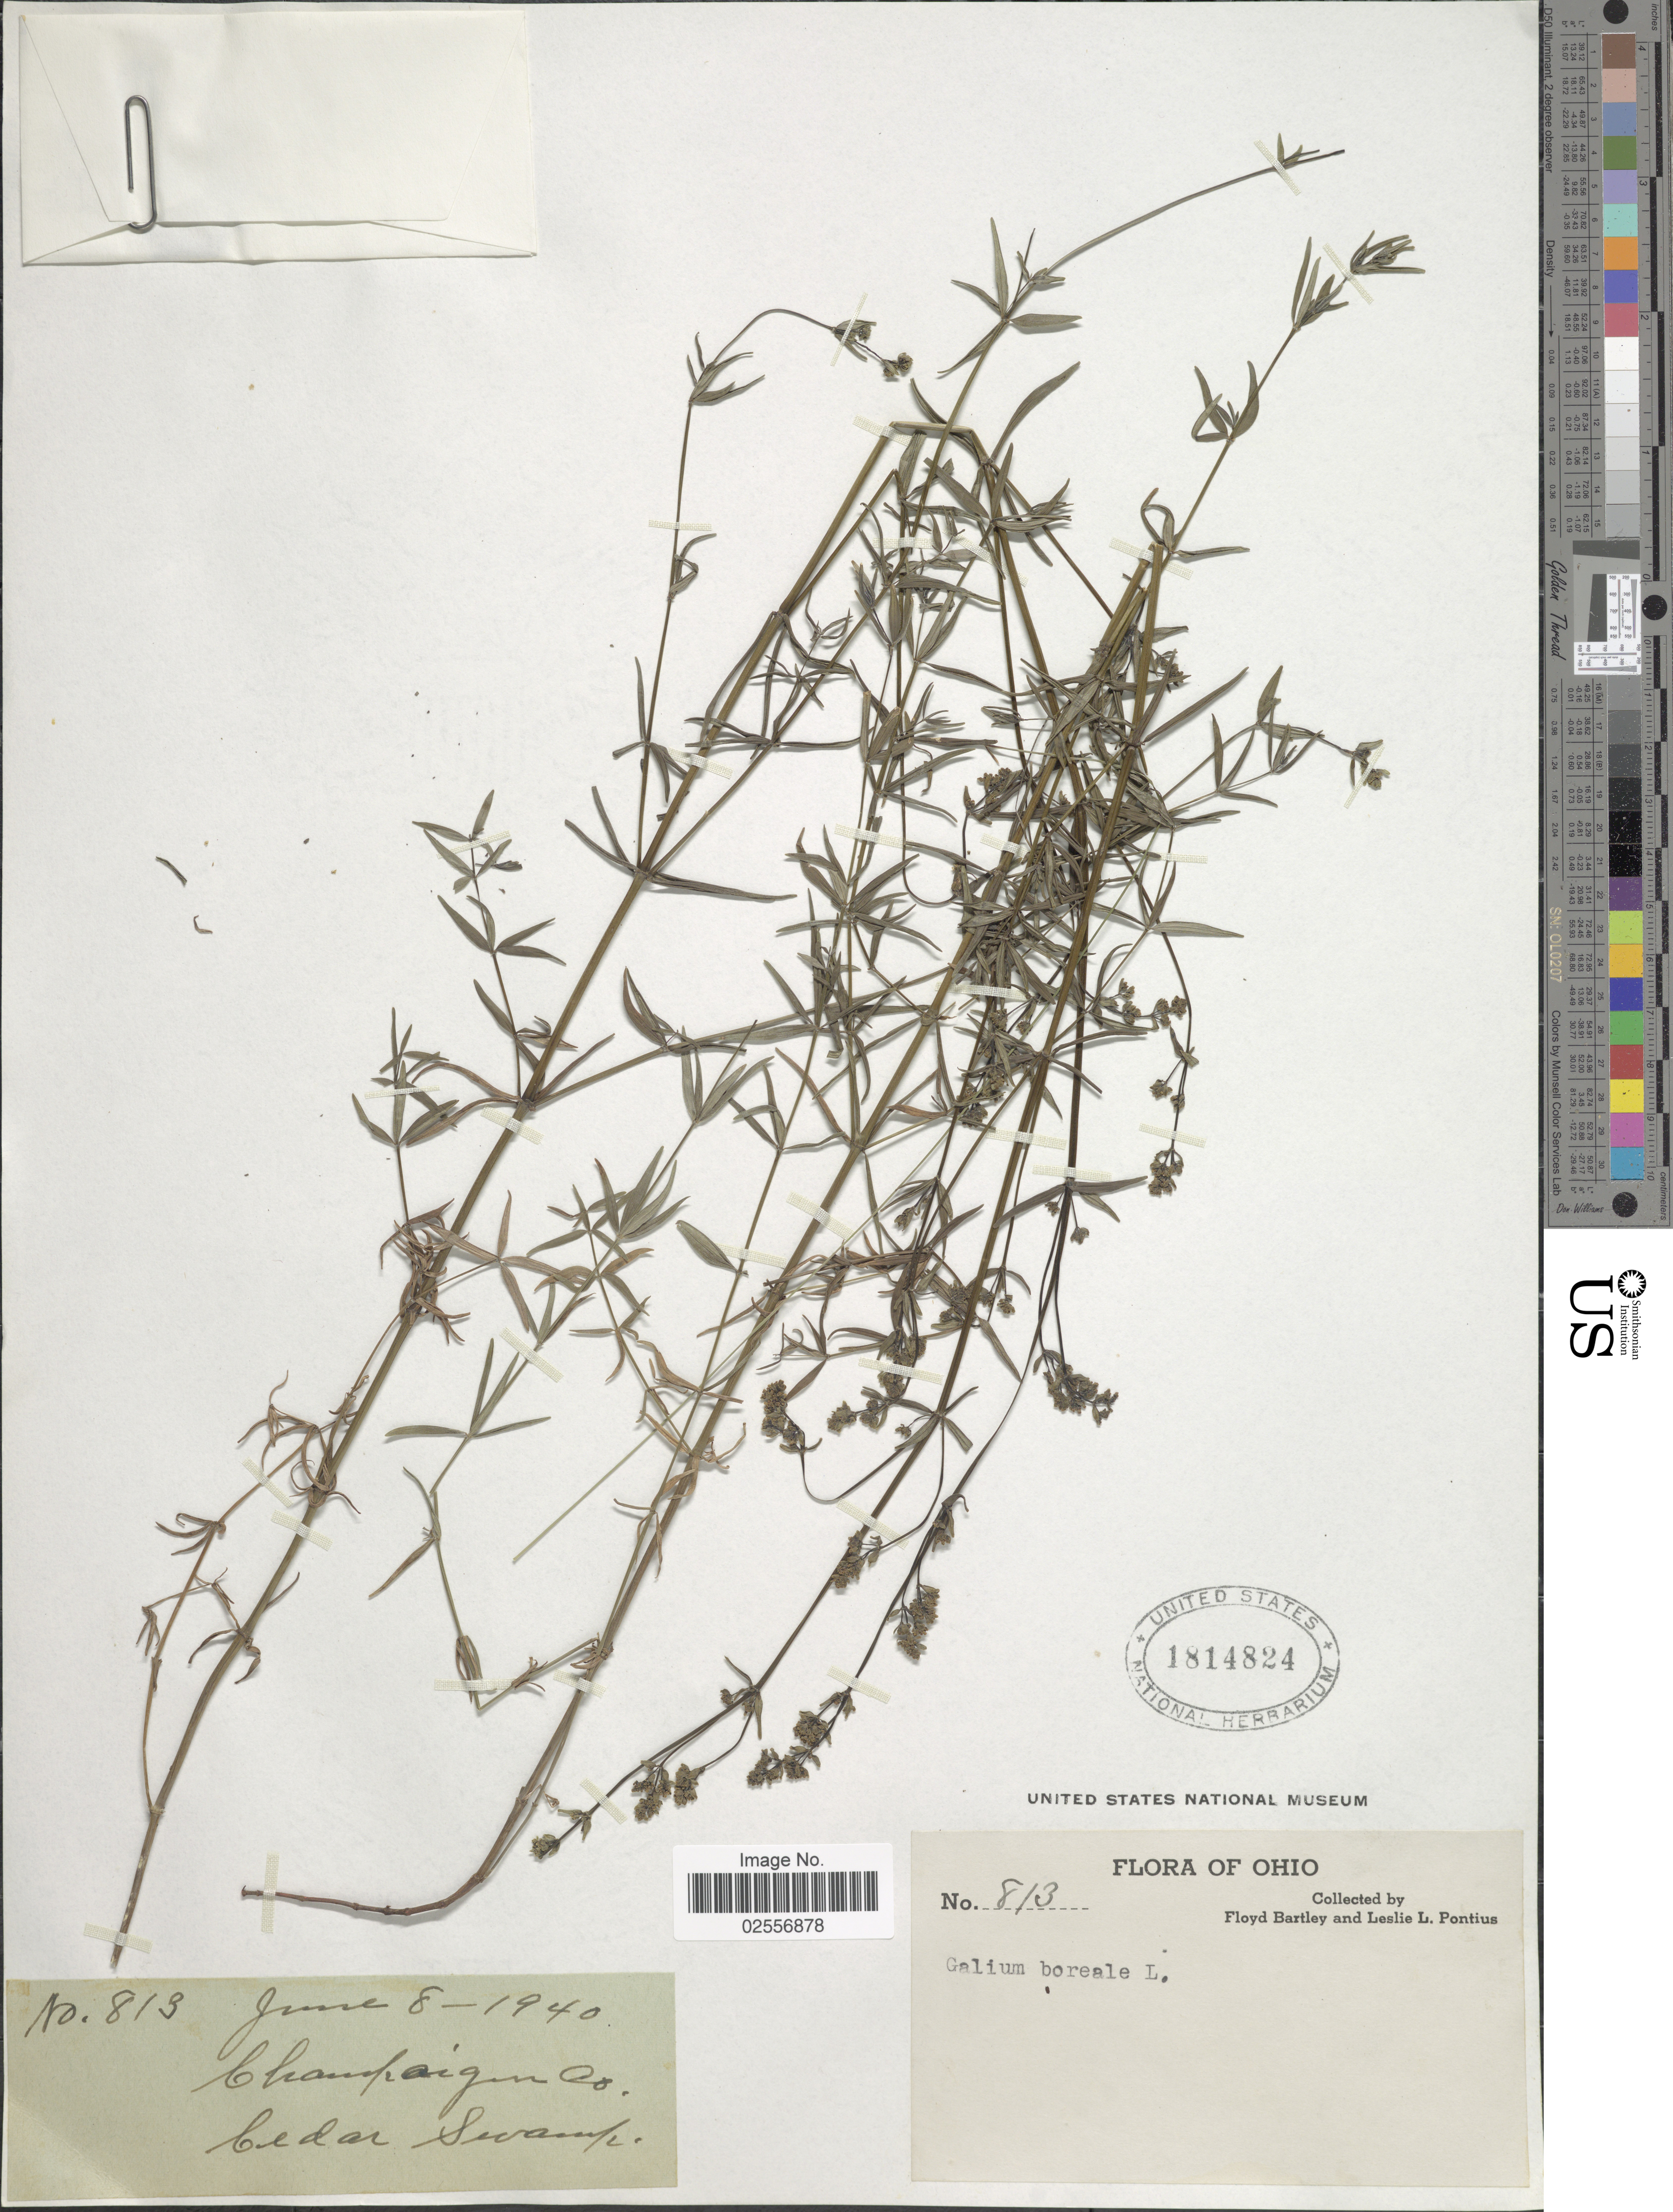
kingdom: Plantae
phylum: Tracheophyta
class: Magnoliopsida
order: Gentianales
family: Rubiaceae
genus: Galium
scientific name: Galium boreale L.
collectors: F. Bartley & L. L. Pontious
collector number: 813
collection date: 1940-06-08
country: United States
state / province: Ohio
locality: Champaign Co, Cedar Swamp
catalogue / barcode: US 1814824